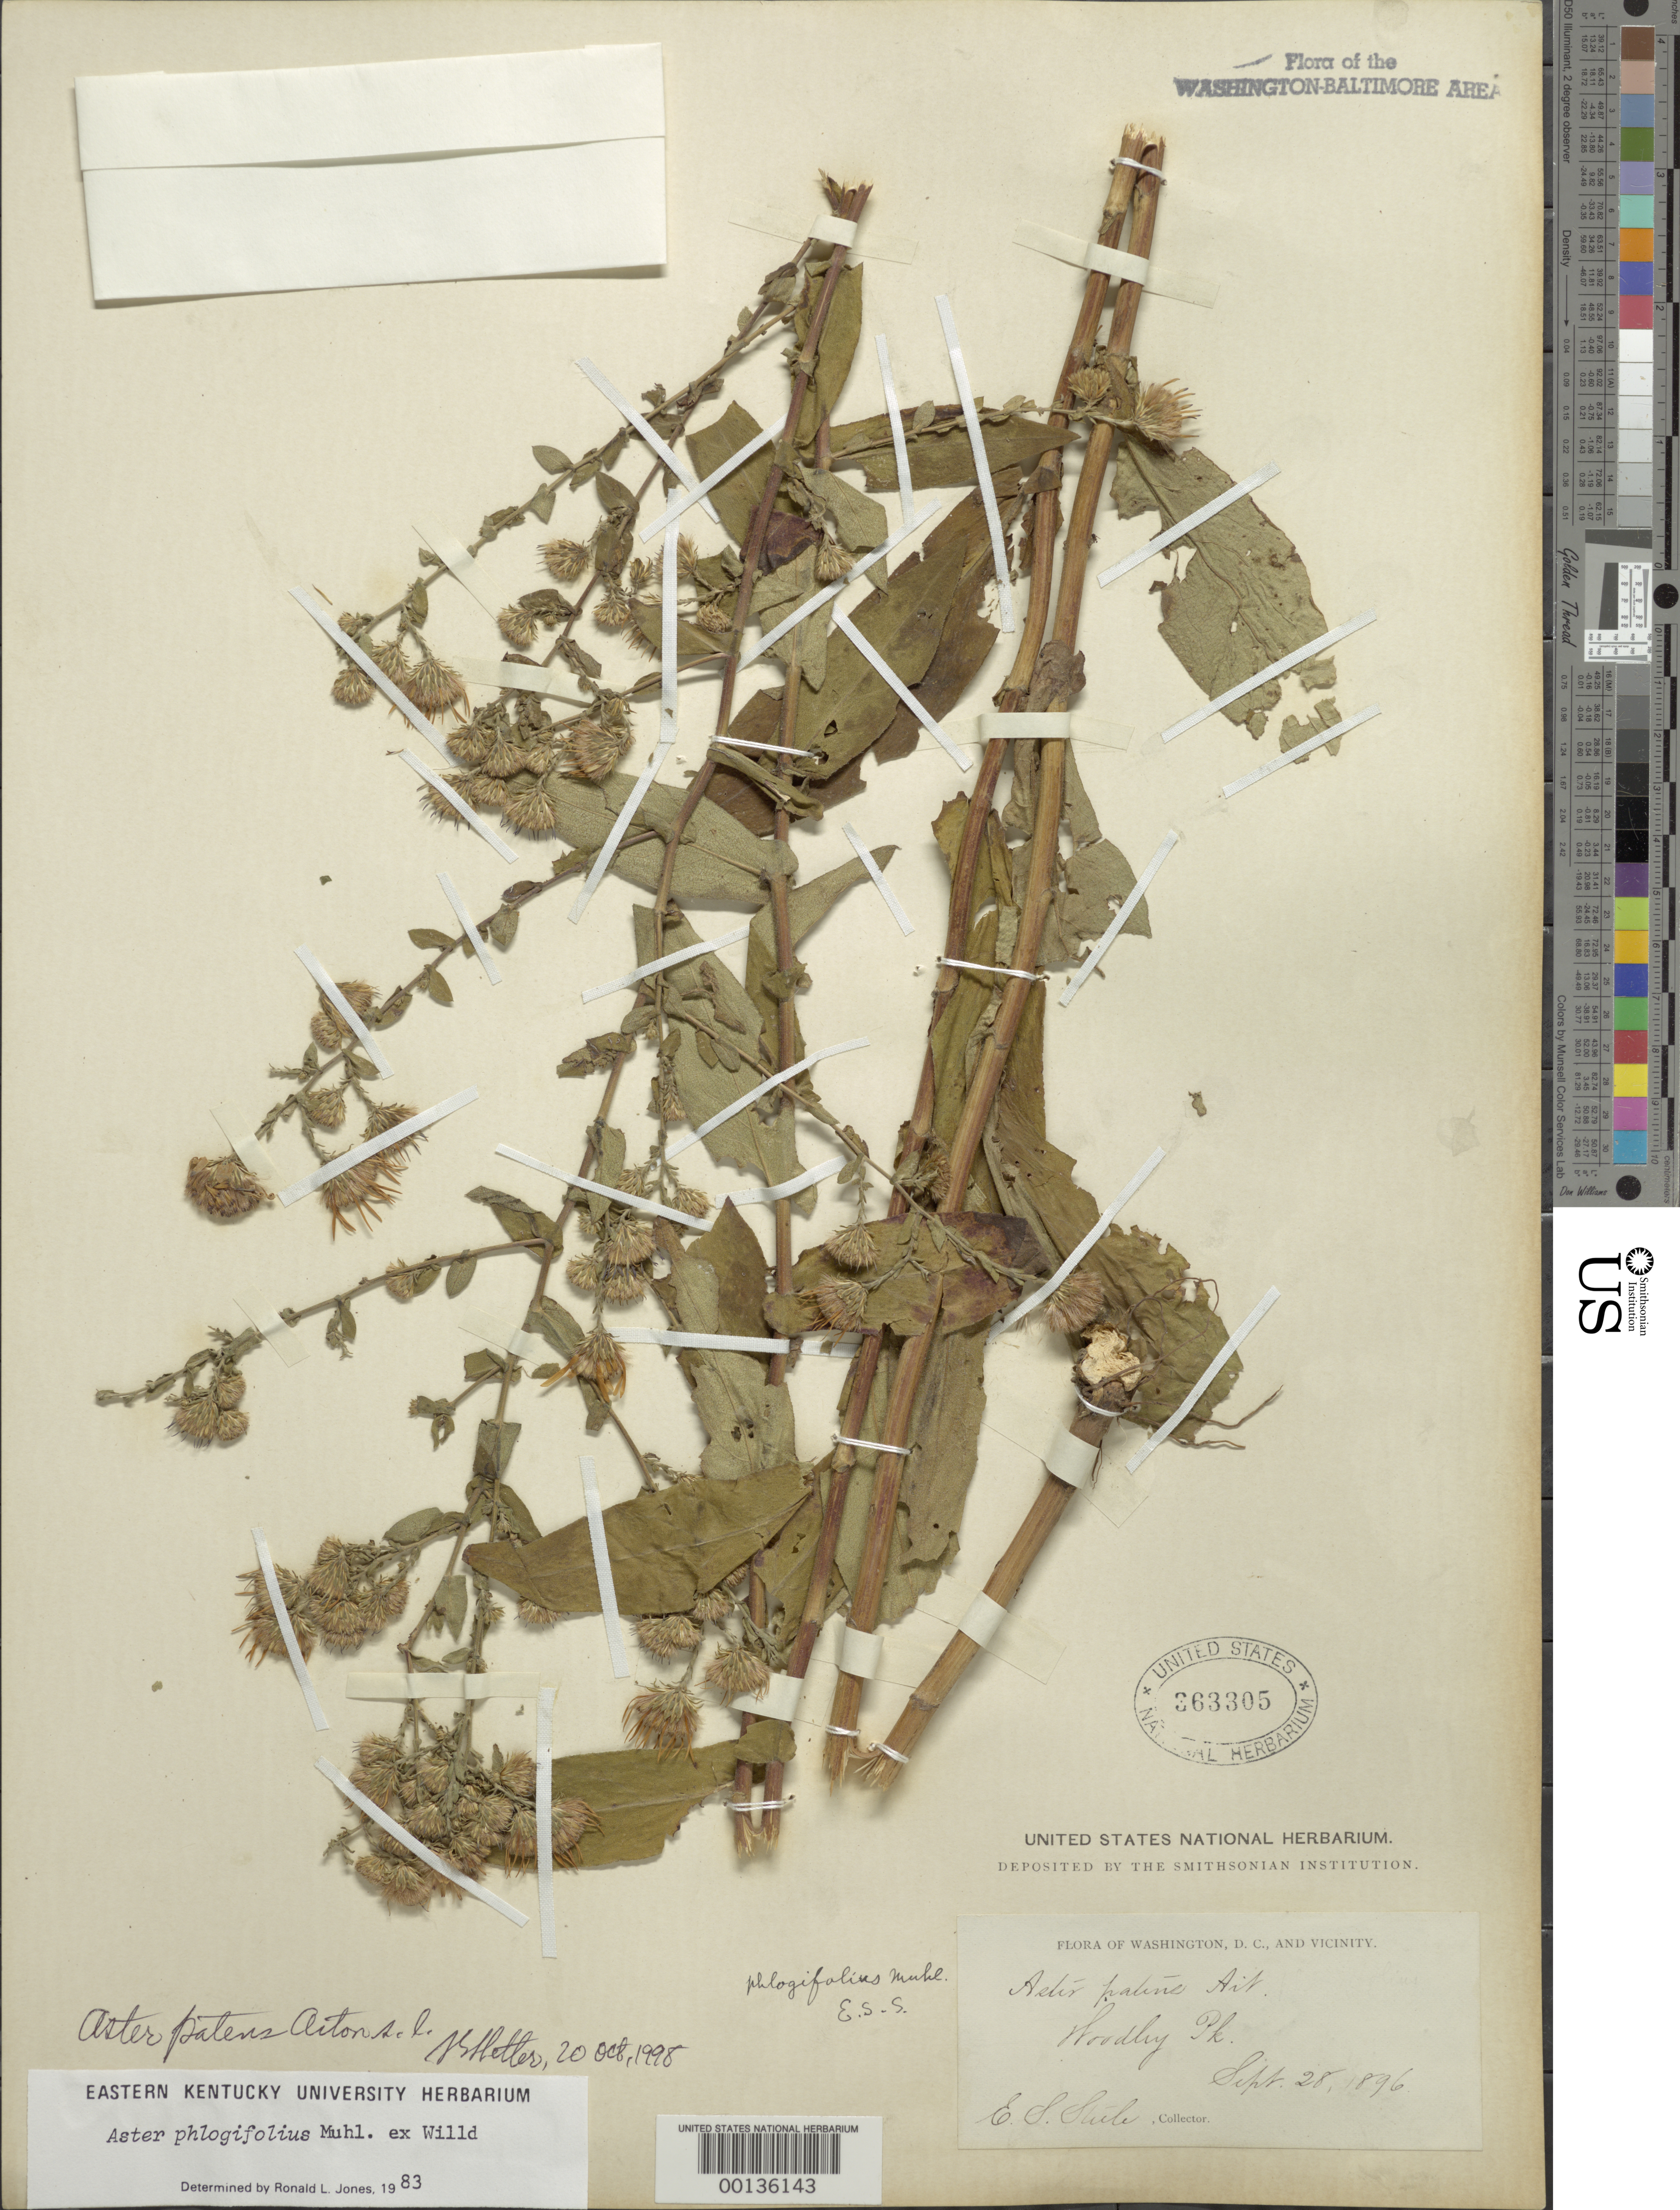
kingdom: Plantae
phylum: Tracheophyta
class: Magnoliopsida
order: Asterales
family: Asteraceae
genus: Symphyotrichum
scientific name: Symphyotrichum phlogifolium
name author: (Muhl. ex Willd.) G.L. Nesom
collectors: E. Steele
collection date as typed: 28 Sep 1869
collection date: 1869-09-28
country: United States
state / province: District of Columbia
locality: Woodley Park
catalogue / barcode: US 363305